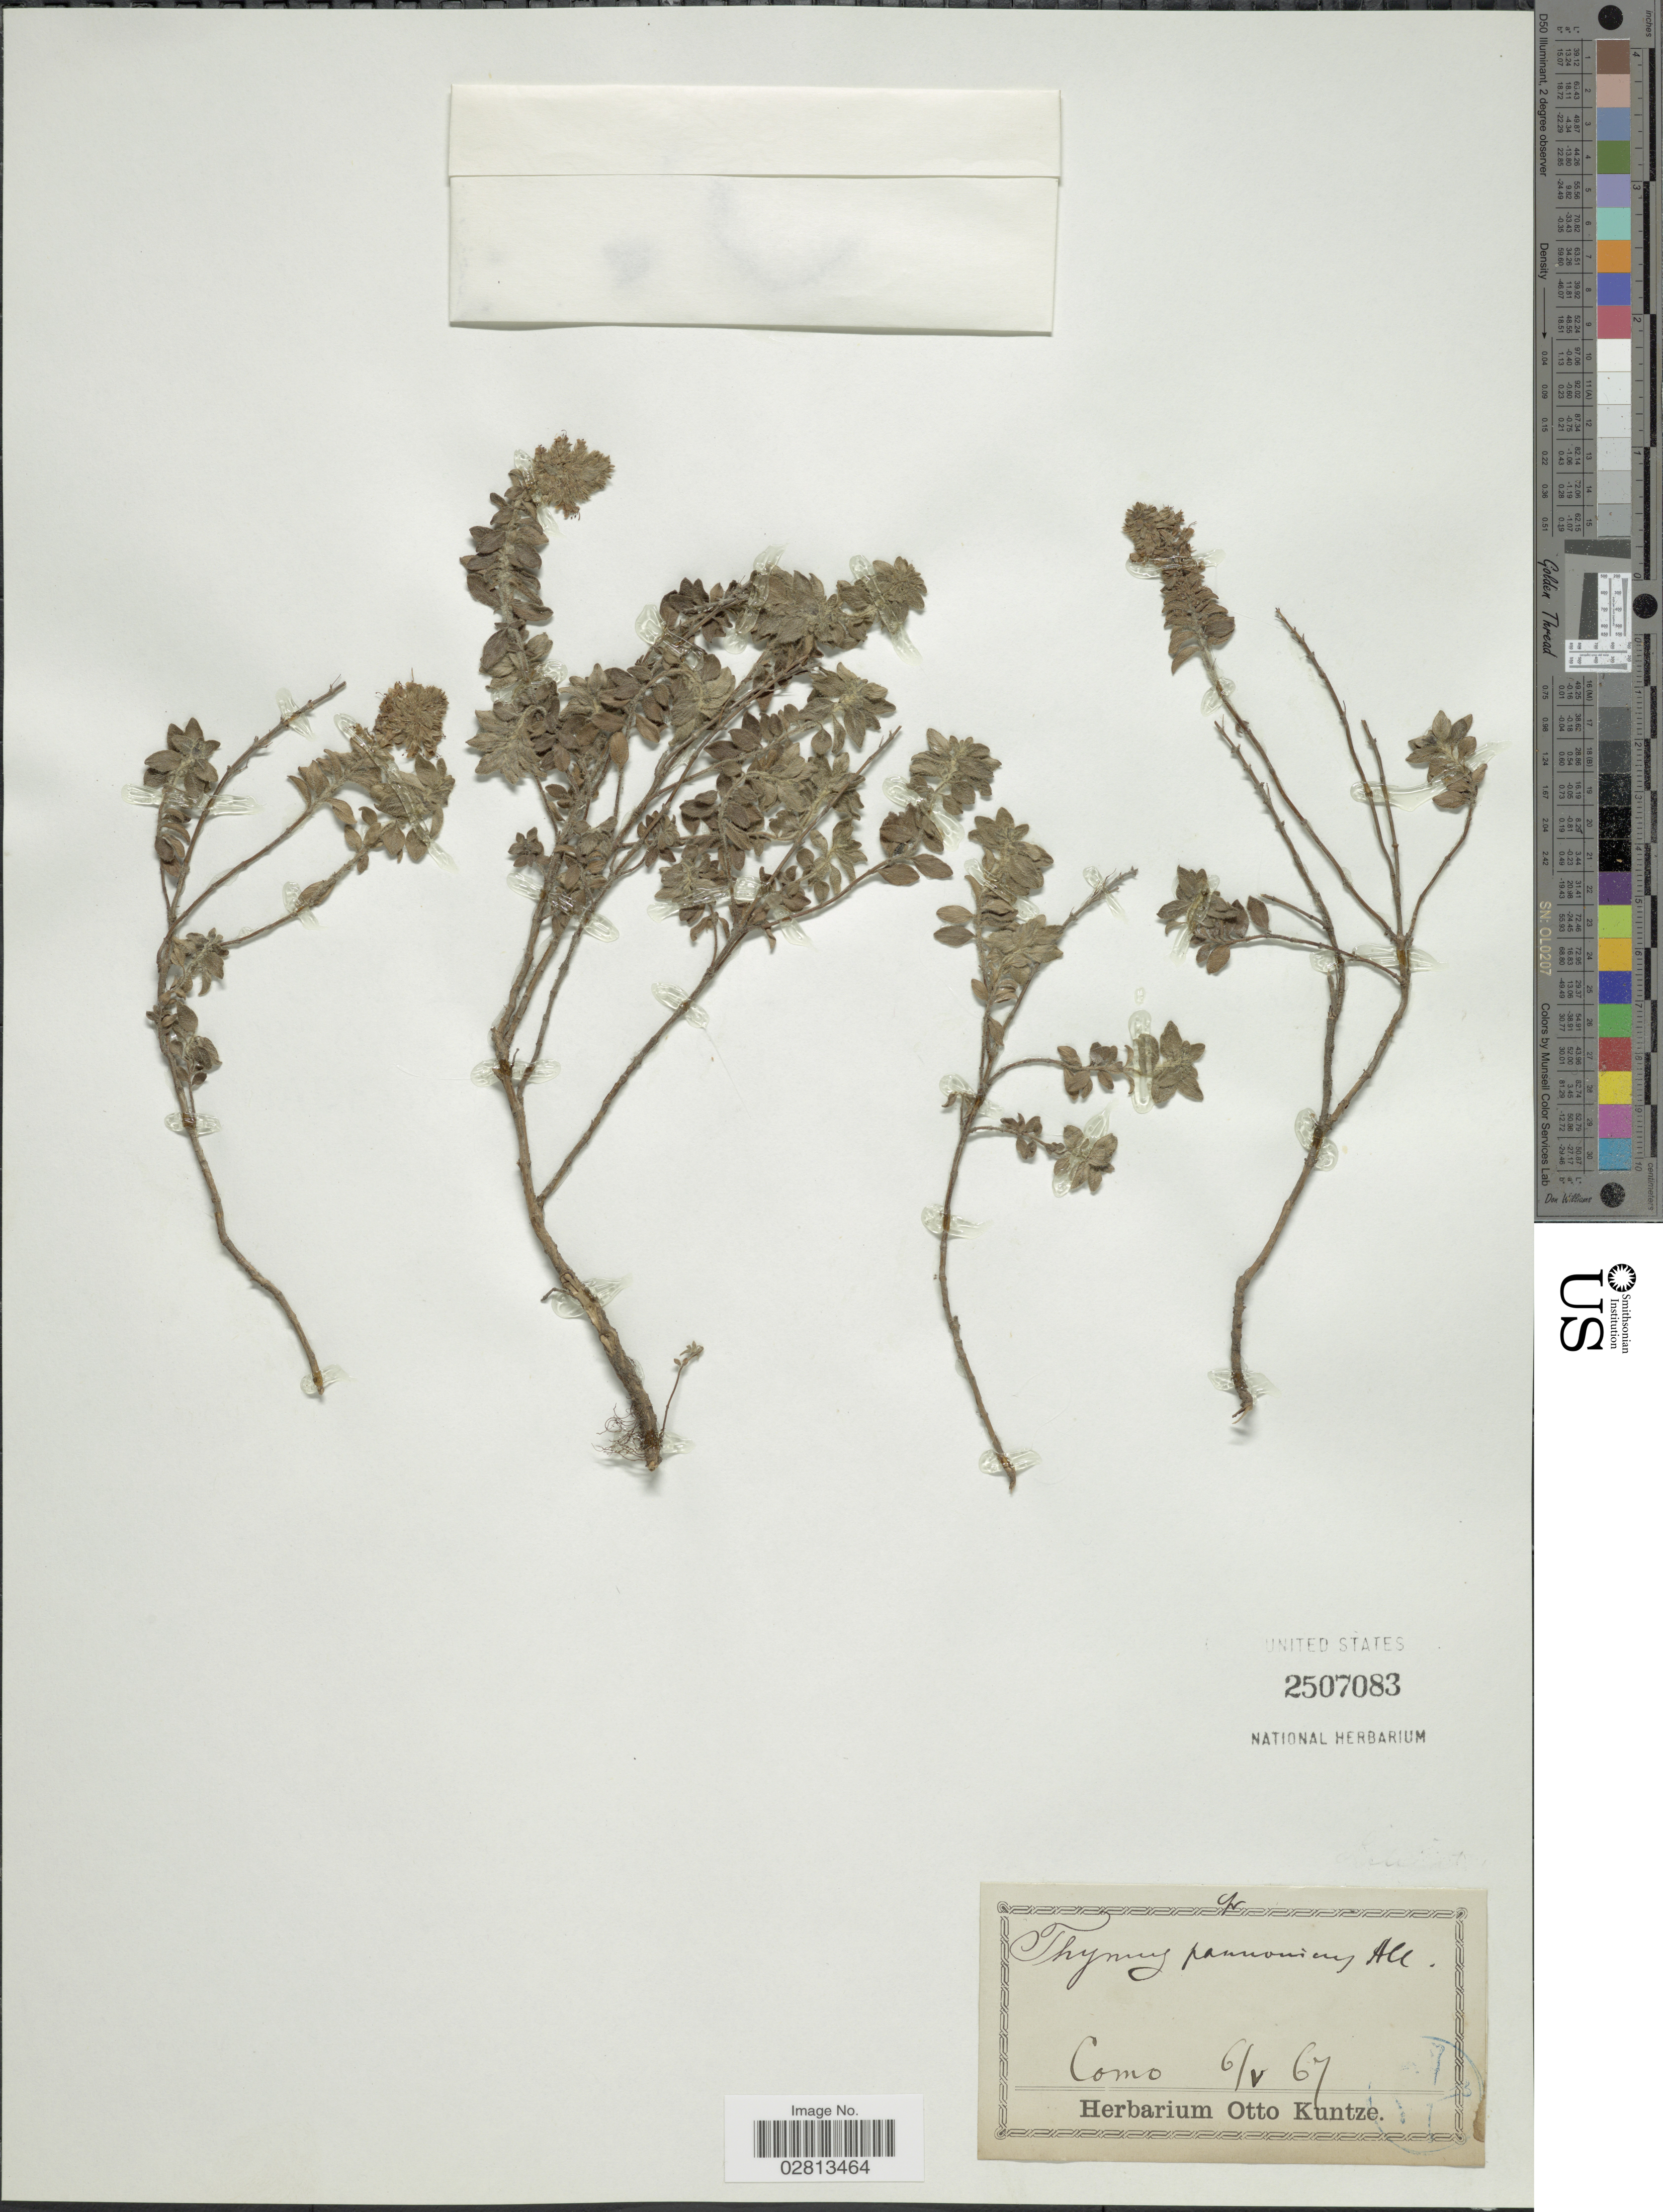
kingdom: Plantae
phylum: Tracheophyta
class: Magnoliopsida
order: Lamiales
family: Lamiaceae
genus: Thymus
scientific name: Thymus pannonicus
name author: All.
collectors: ex herb. Otto Kuntze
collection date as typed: Transcribed d/m/y: 6/5/67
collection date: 1867-05-06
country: Italy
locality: Como.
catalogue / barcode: US 2507083